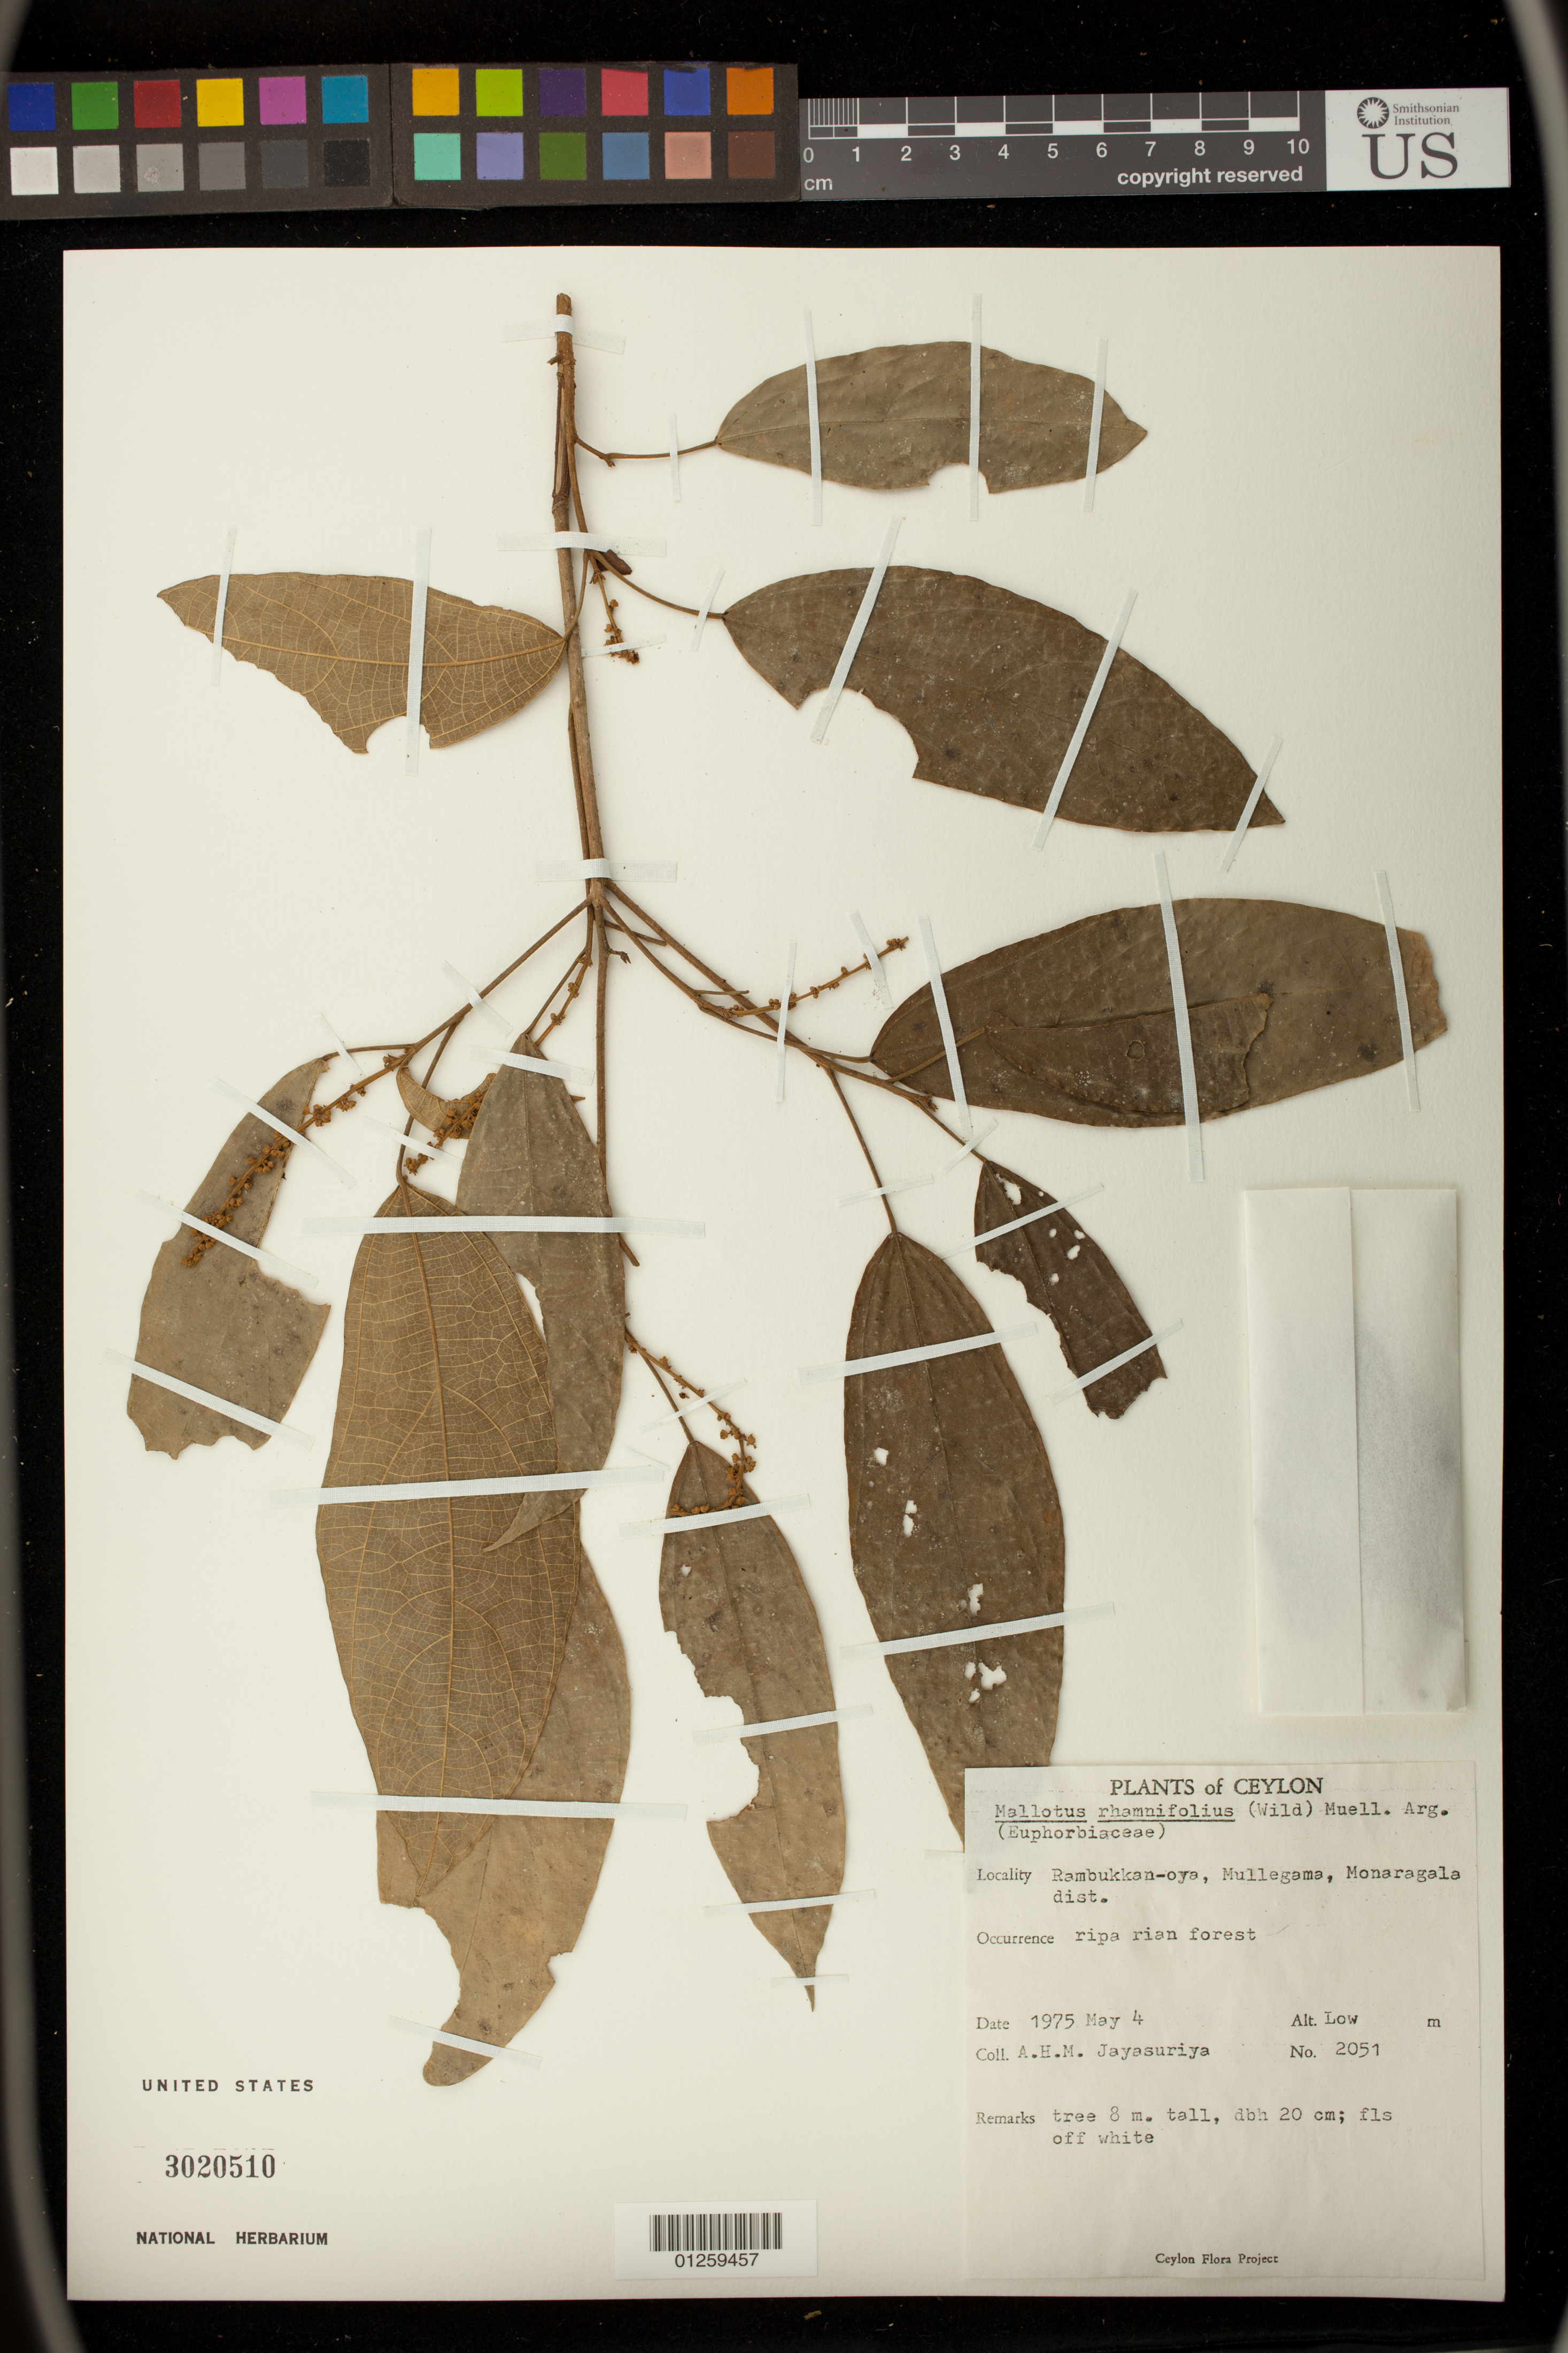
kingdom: Plantae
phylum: Tracheophyta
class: Magnoliopsida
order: Malpighiales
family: Euphorbiaceae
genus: Mallotus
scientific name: Mallotus rhamnifolius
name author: (Willd.) Müll. Arg.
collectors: A. H. Jayasuriya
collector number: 2051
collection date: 1975-05-04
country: Sri Lanka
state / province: Uva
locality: Rambukkan-oya, Mullegama, Monaragala dist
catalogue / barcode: US 3020510